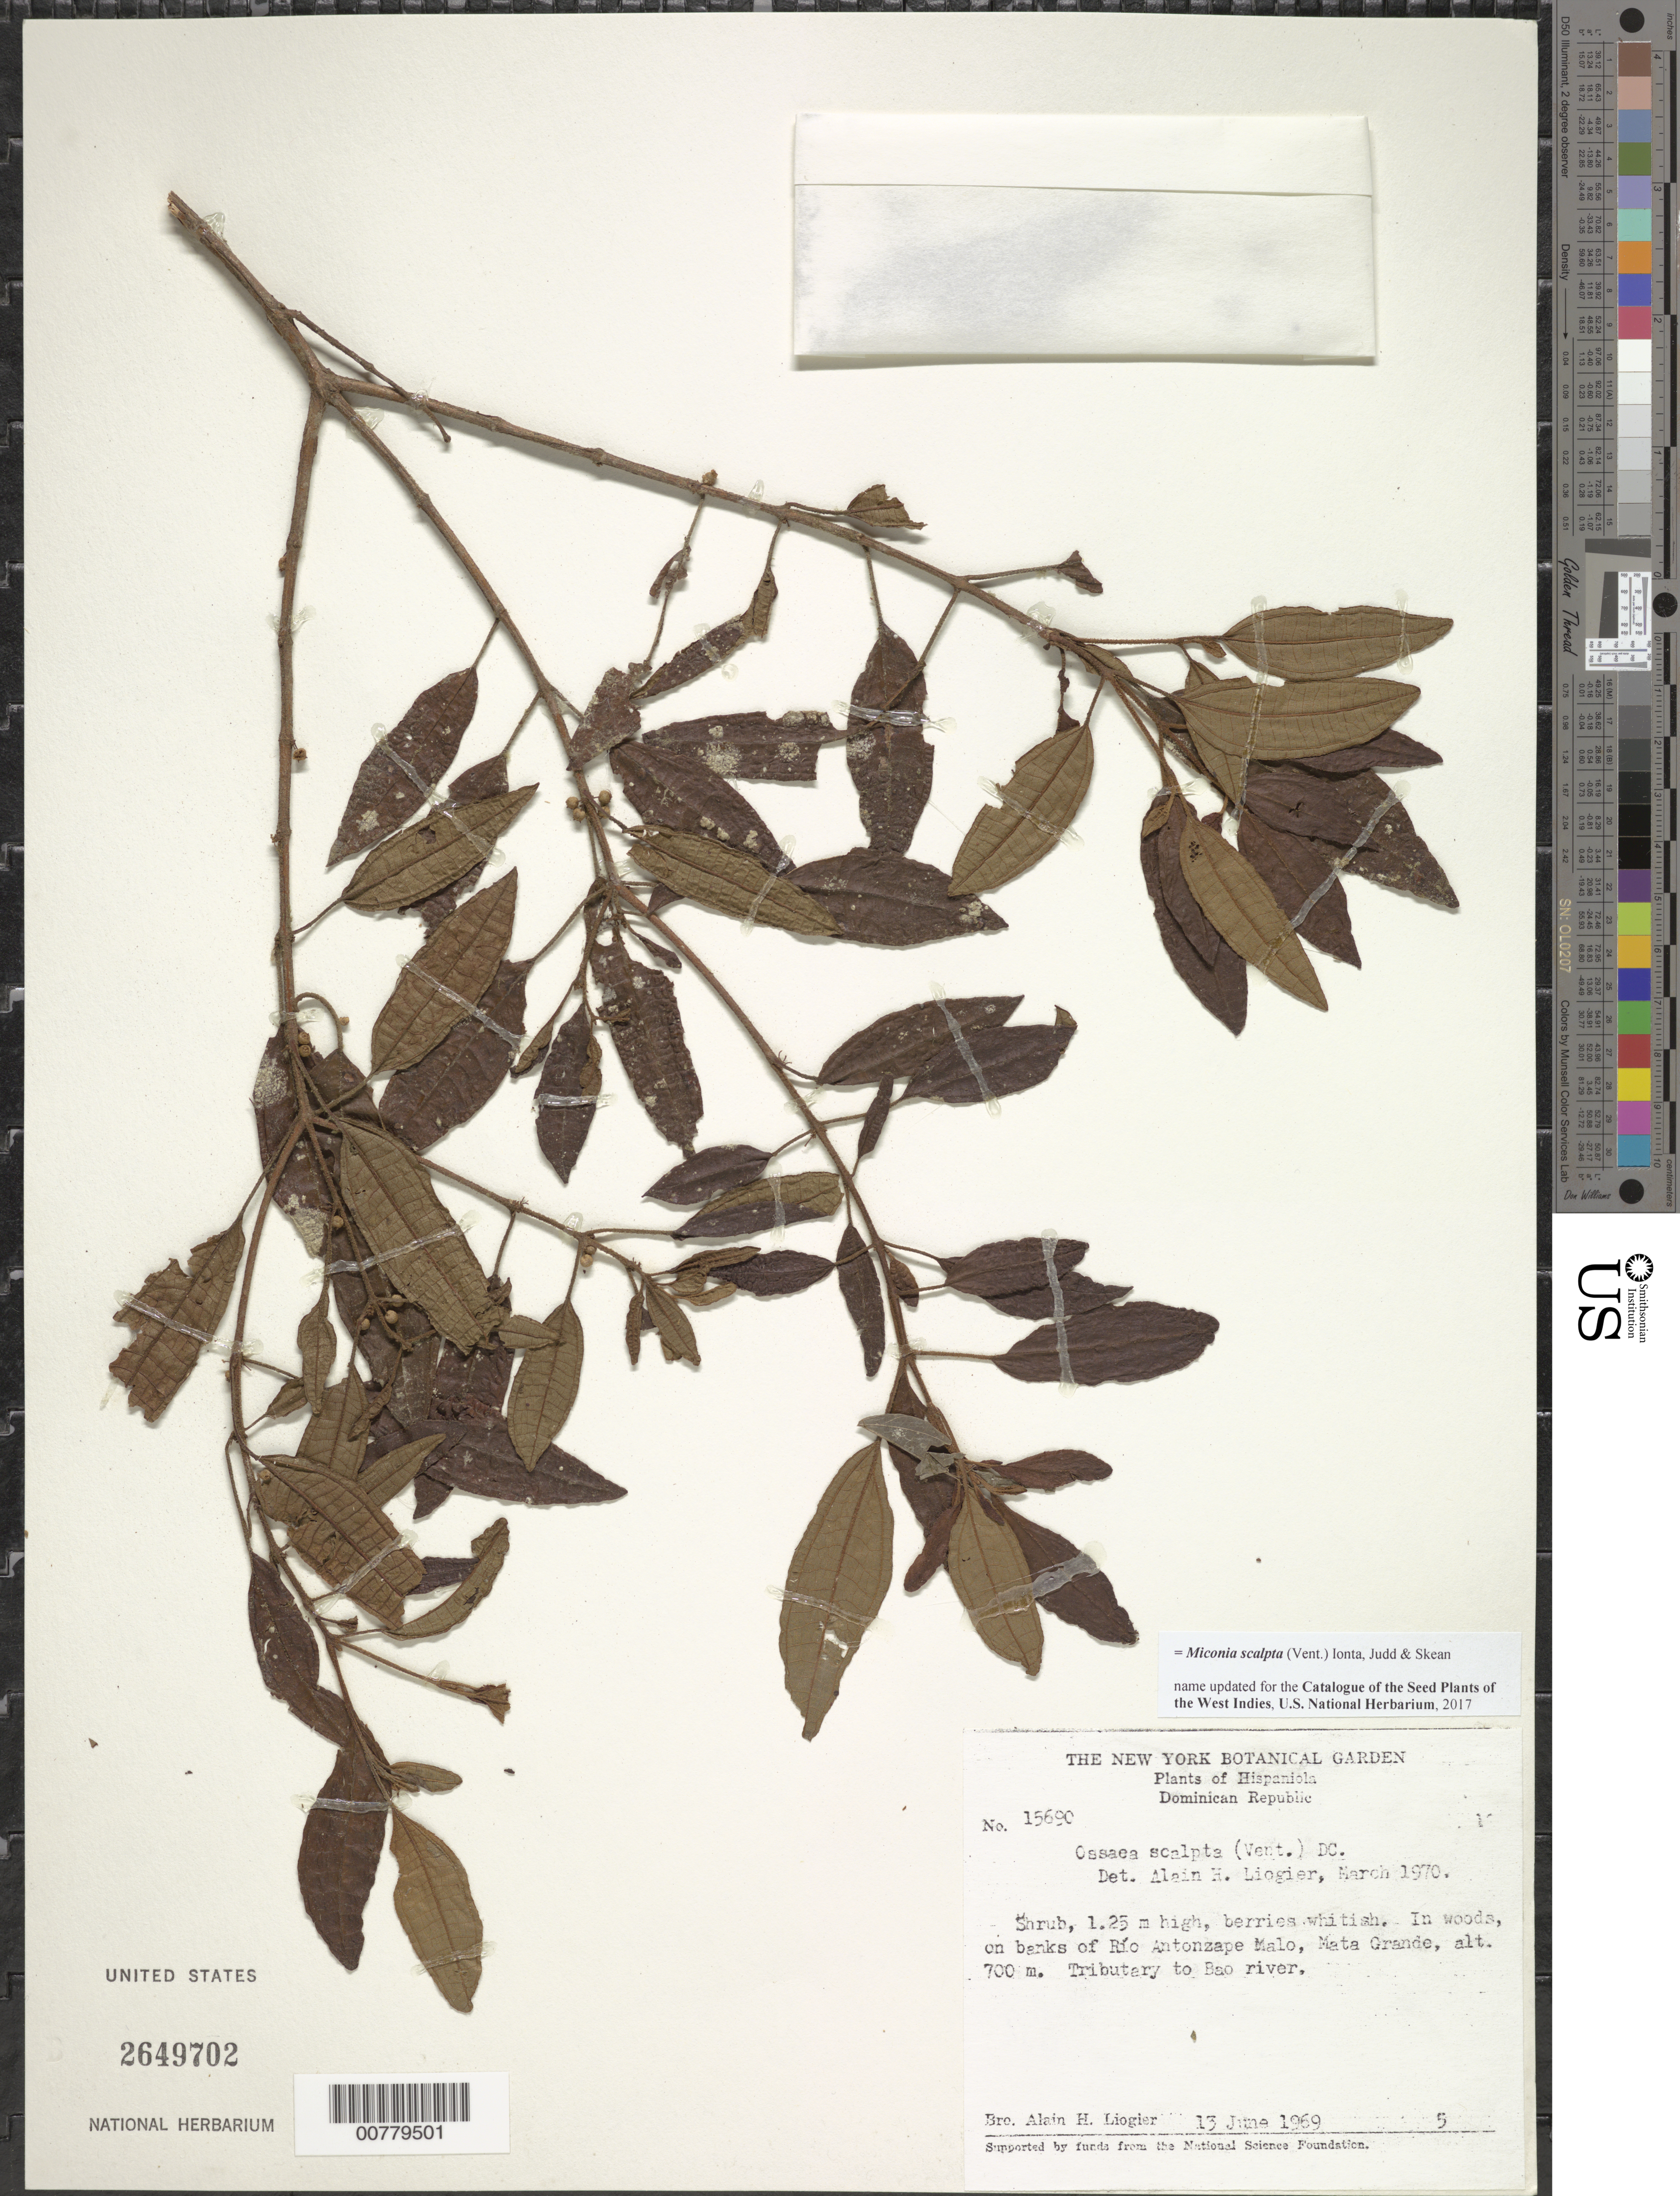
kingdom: Plantae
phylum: Tracheophyta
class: Magnoliopsida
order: Myrtales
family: Melastomataceae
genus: Miconia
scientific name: Miconia scalpta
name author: (Vent.) Ionta et al.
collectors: A. H. Liogier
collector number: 15690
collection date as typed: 13 Jun 1969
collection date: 1969-06-13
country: Dominican Republic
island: Hispaniola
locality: Mata Grande, Antonzape Malo River banks, trubutary to Bao River.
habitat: In woods, banks of river.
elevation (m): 700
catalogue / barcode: US 2649702